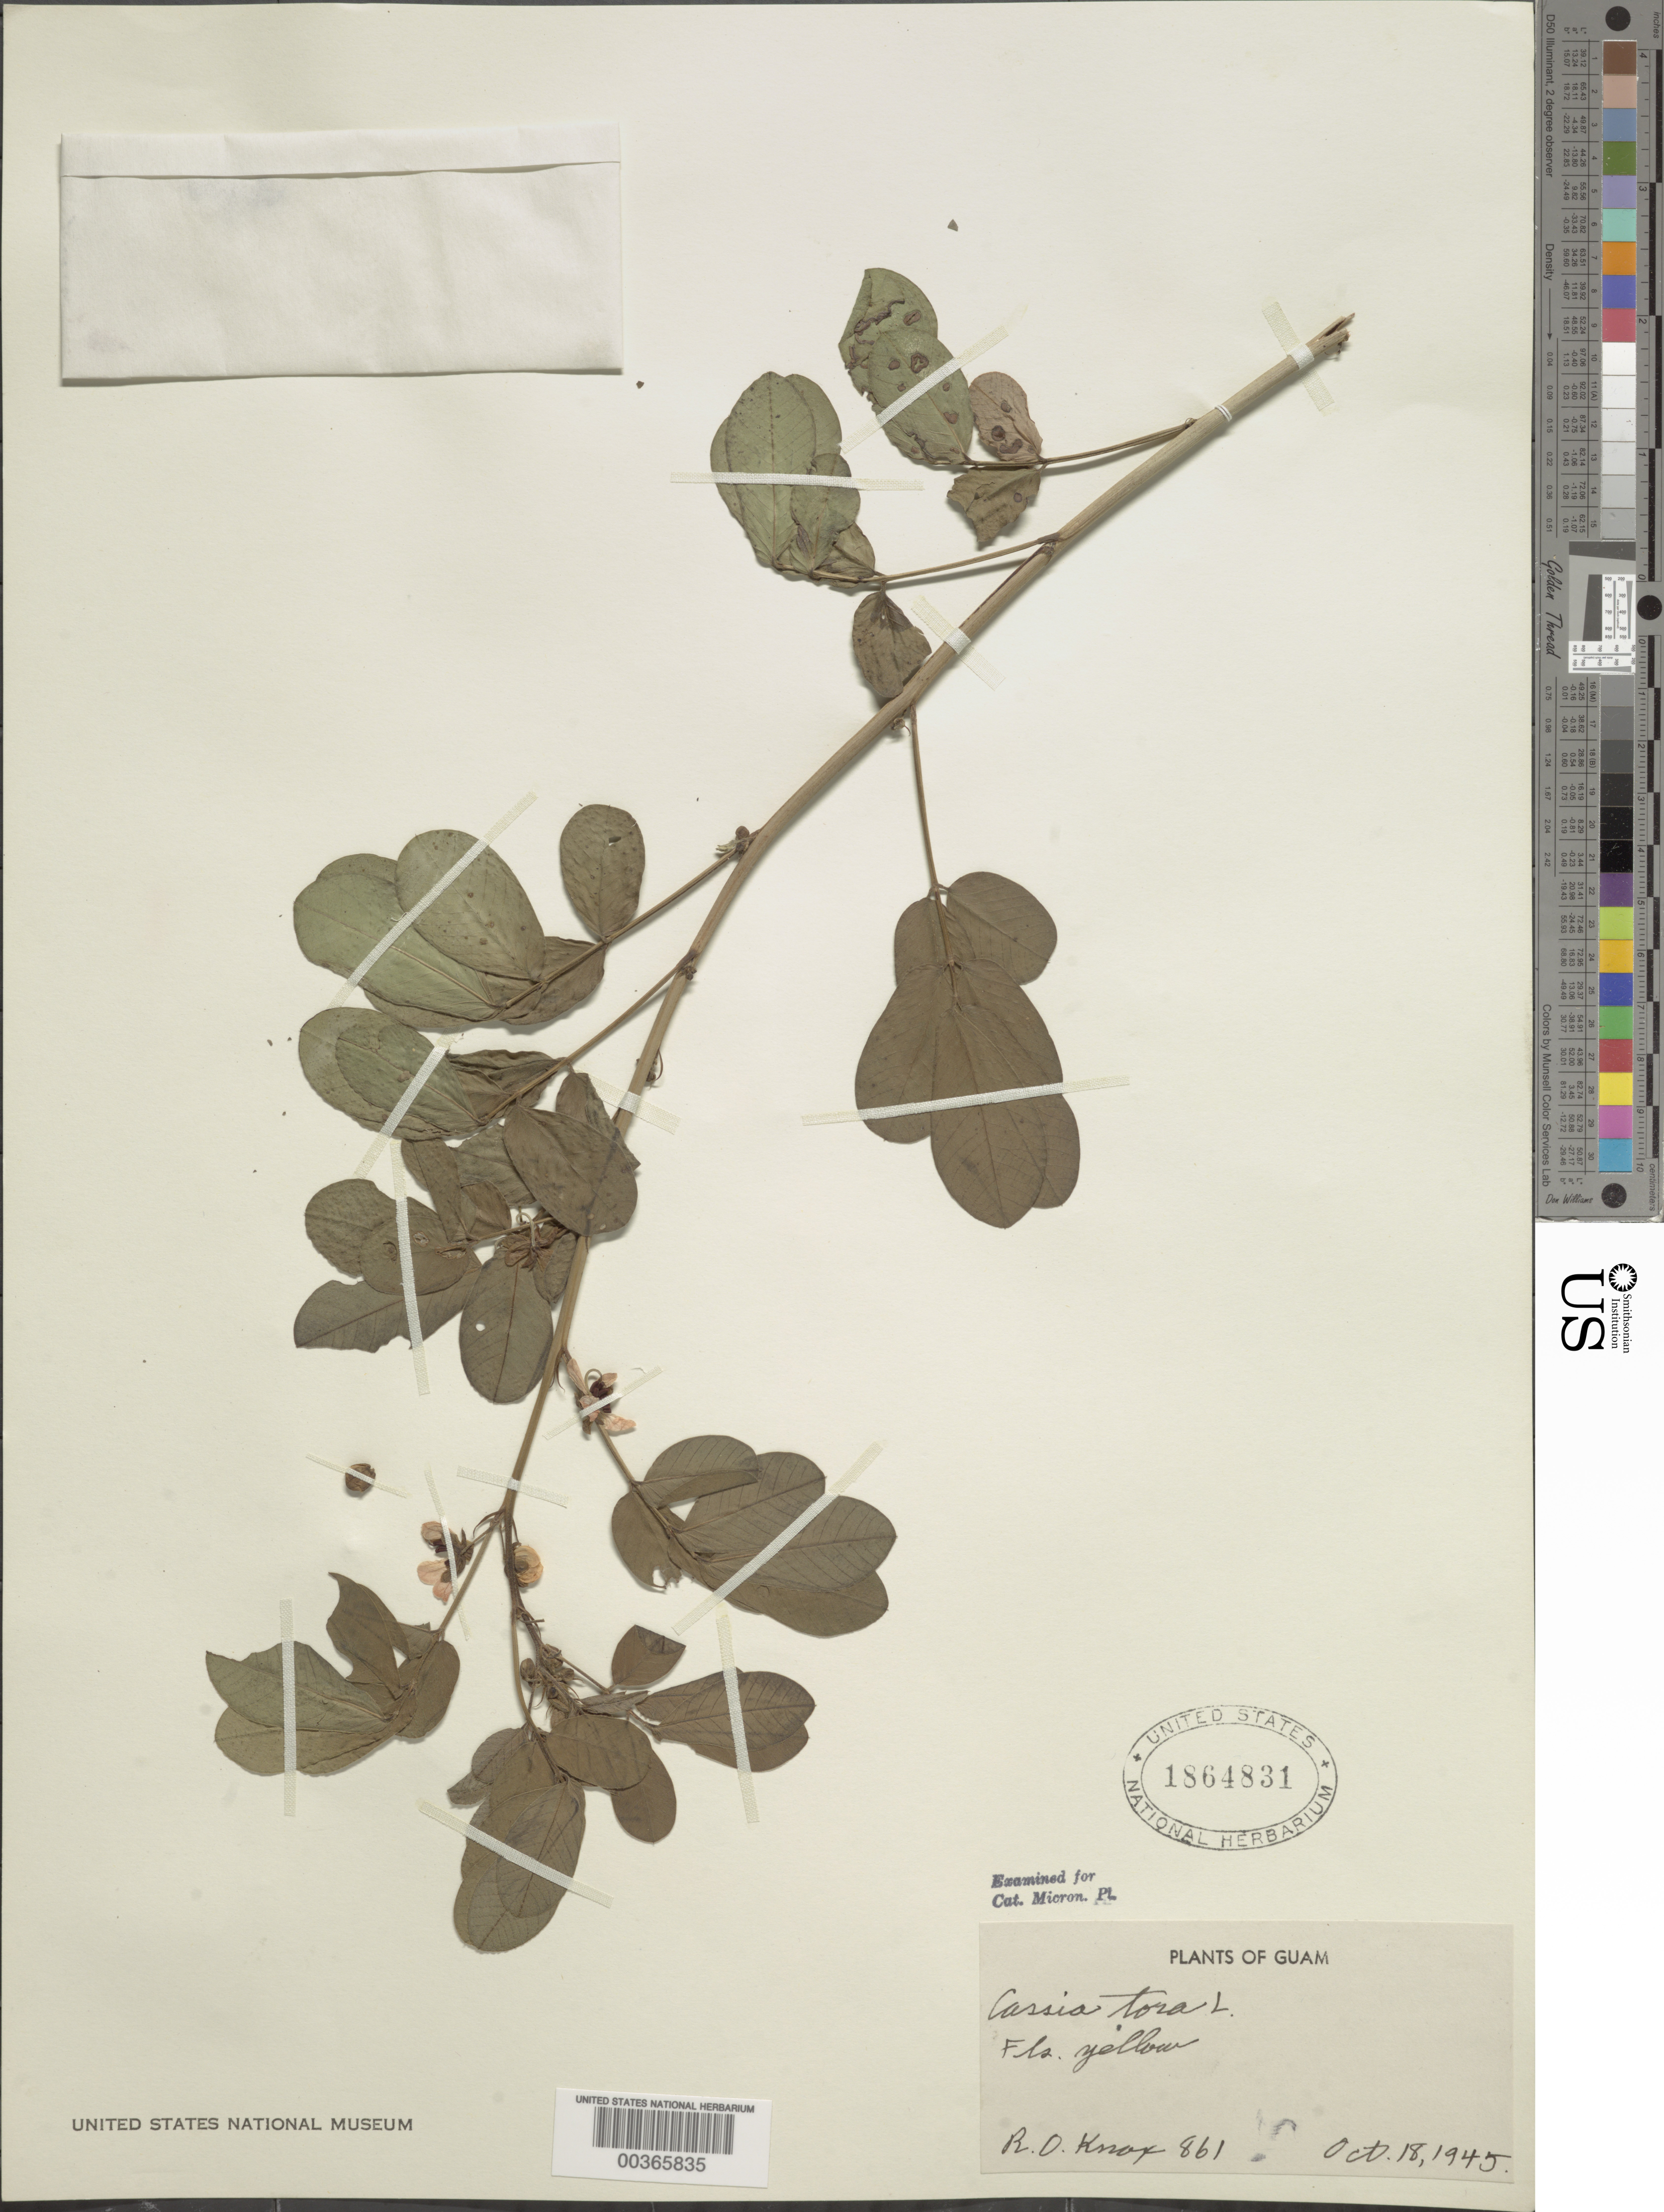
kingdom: Plantae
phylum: Tracheophyta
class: Magnoliopsida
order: Fabales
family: Fabaceae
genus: Senna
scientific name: Senna tora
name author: (L.) Roxb.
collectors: R. O. Knox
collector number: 861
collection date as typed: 18 Oct 1945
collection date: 1945-10-18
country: Guam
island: Guam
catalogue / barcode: US 1864831